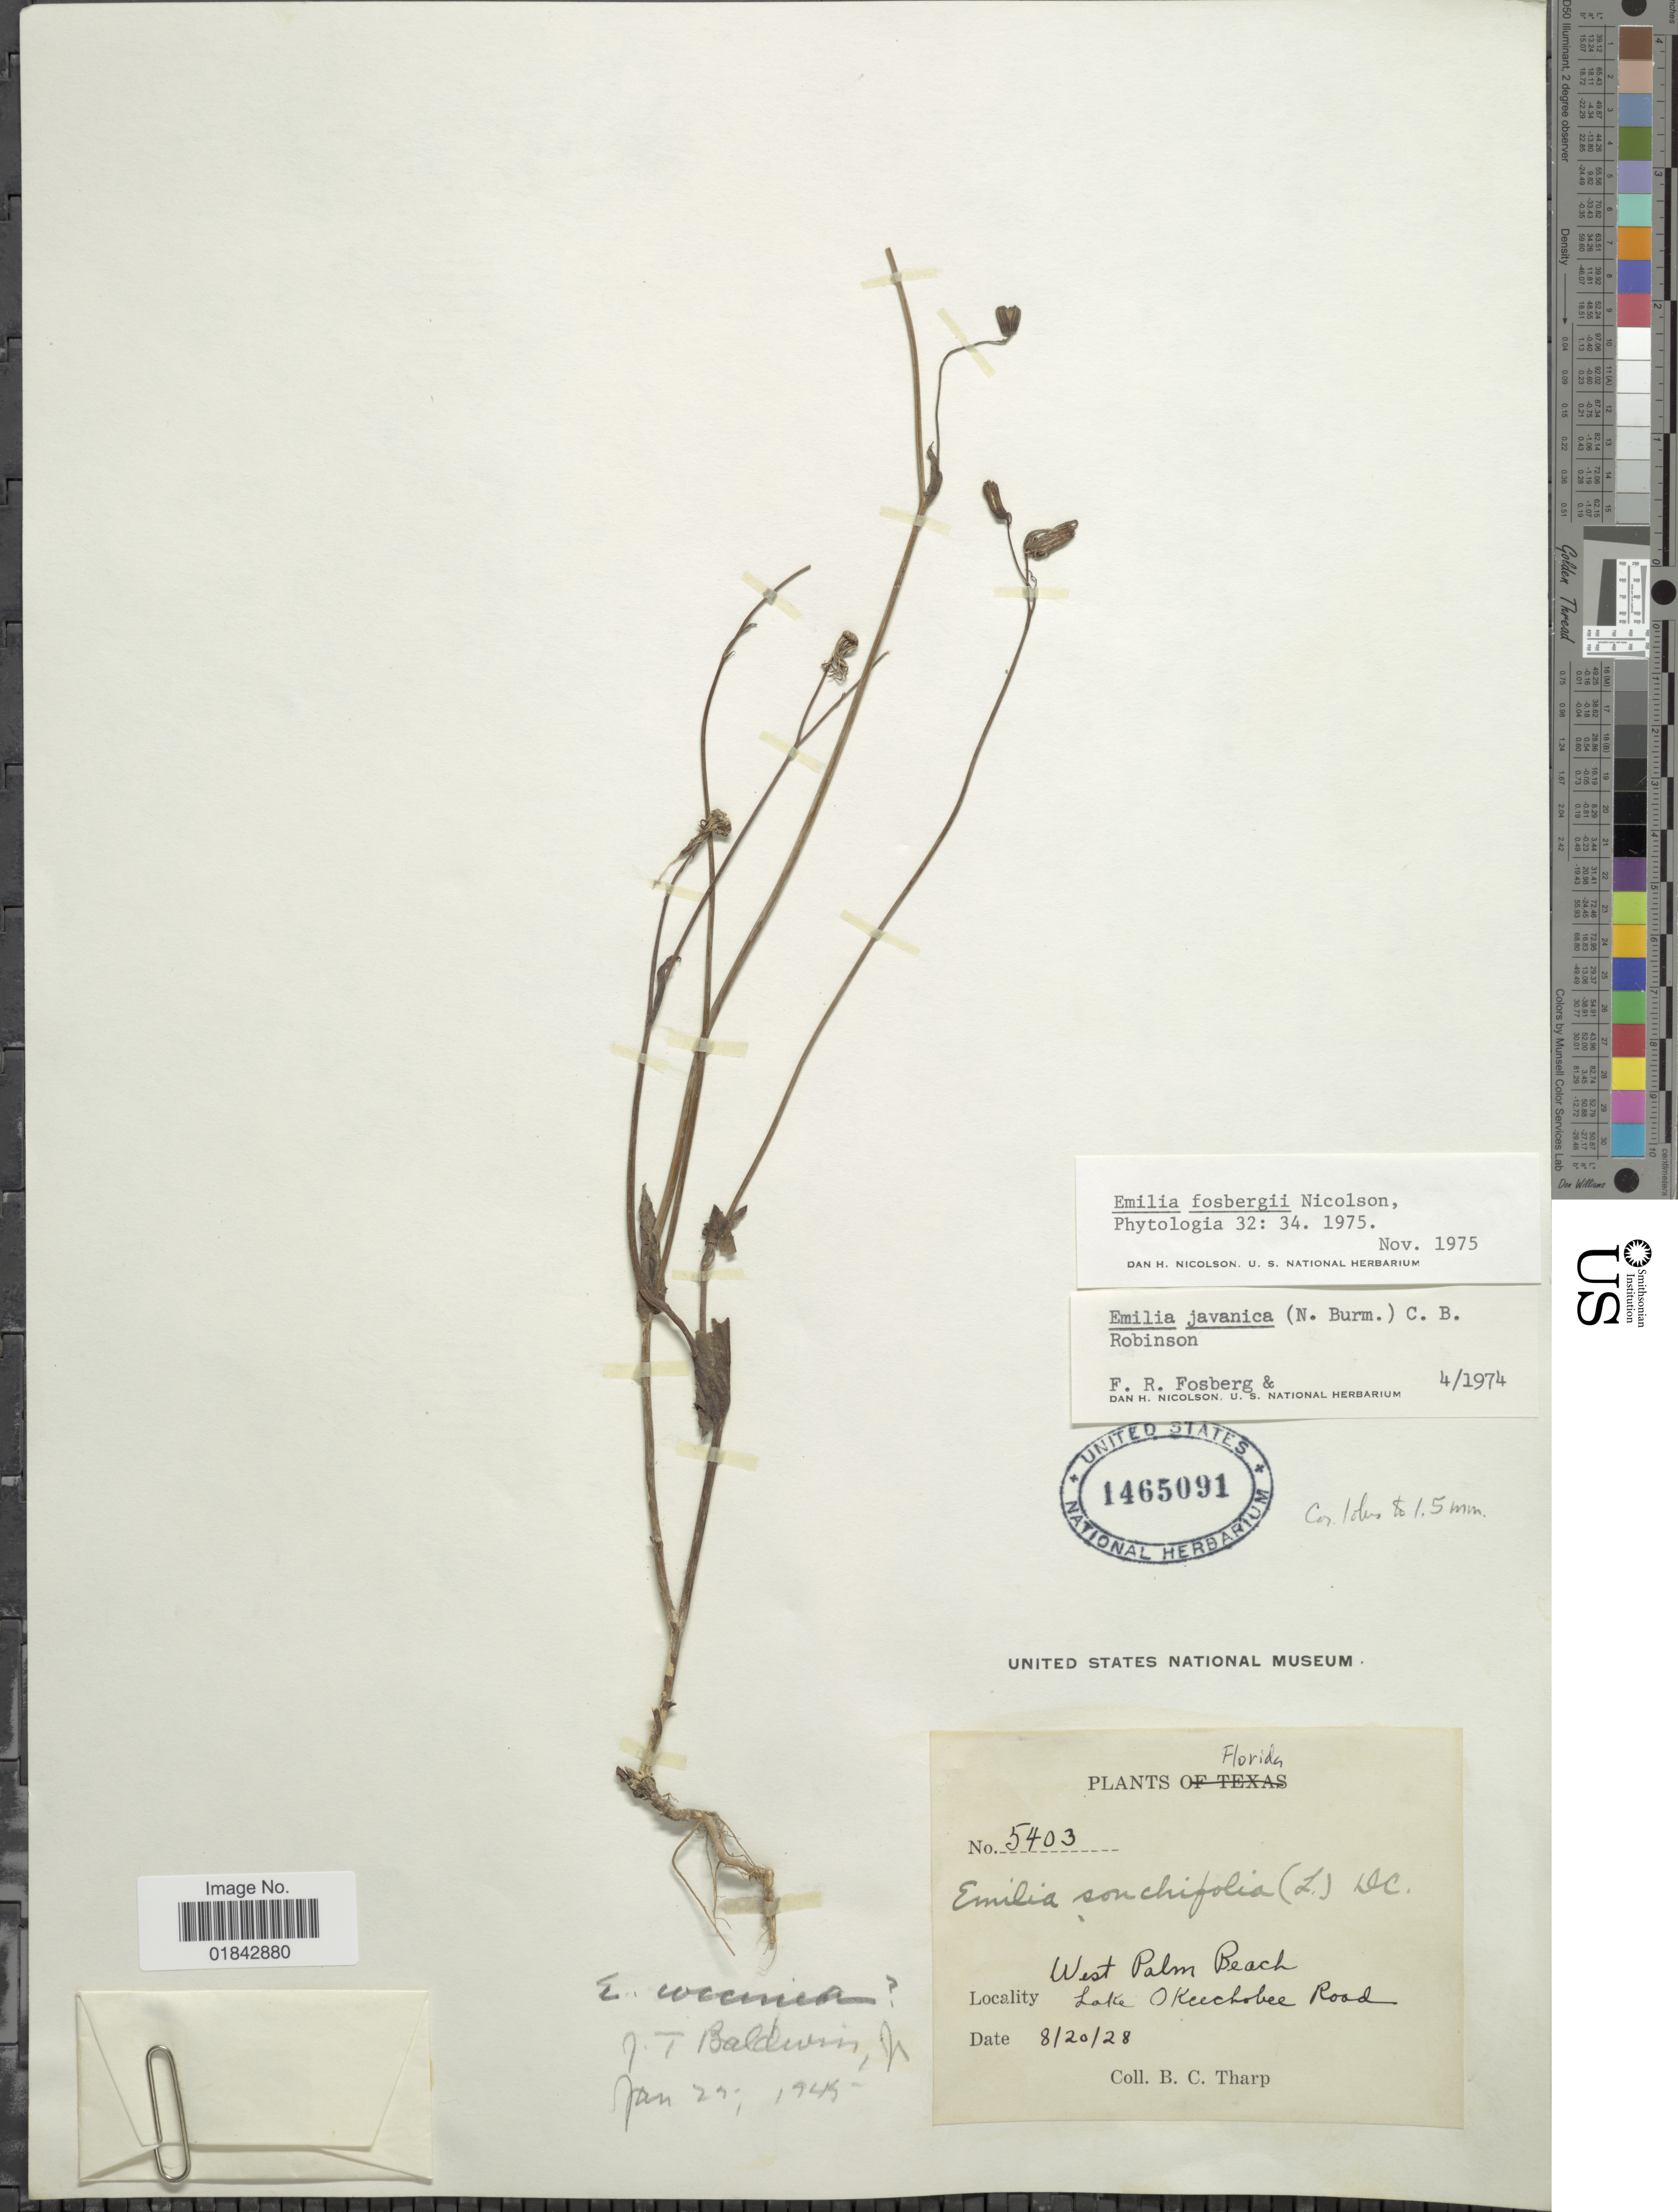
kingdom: Plantae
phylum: Tracheophyta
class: Magnoliopsida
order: Asterales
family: Asteraceae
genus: Emilia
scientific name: Emilia fosbergii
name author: Nicolson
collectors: B. C. Tharp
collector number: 5403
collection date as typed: Transcribed d/m/y: 20/8/28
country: United States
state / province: Florida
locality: West Palm Beach, Lake Okeechobee Road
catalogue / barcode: US 1465091